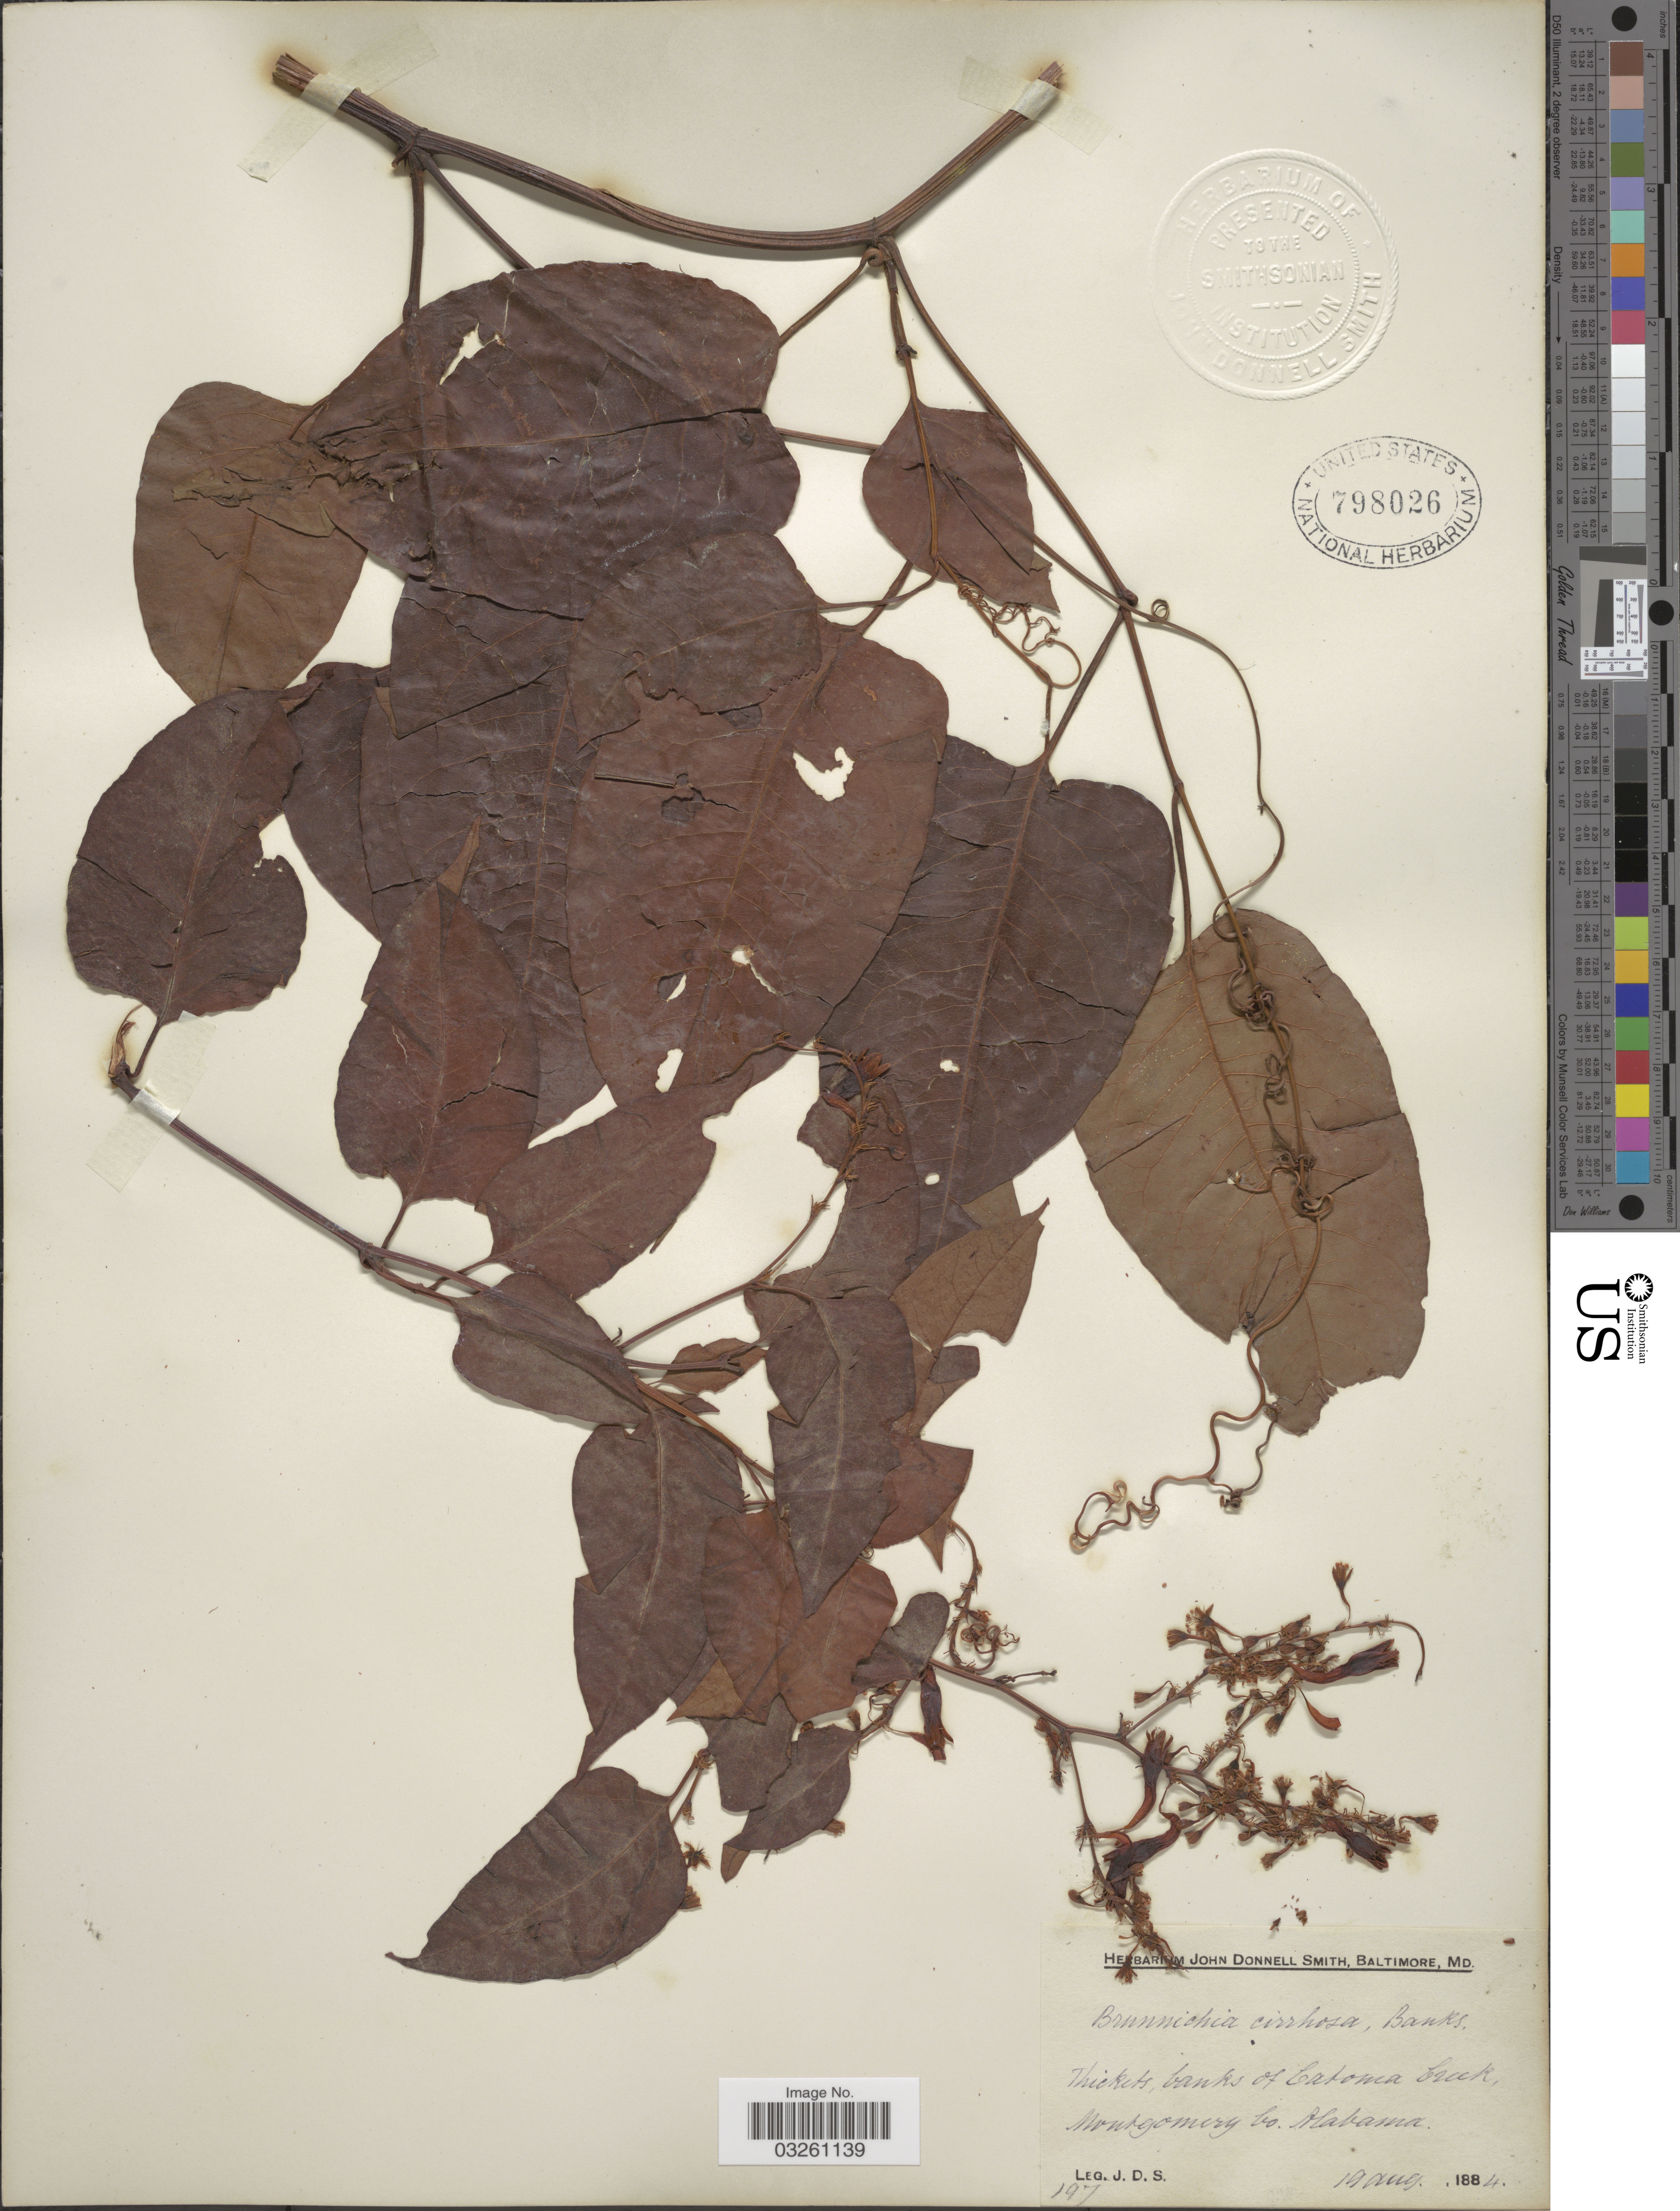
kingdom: Plantae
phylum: Tracheophyta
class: Magnoliopsida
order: Caryophyllales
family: Polygonaceae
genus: Brunnichia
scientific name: Brunnichia cirrhosa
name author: Gaertn.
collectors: J. Donnell Smith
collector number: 197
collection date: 1884-08-19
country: United States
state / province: Alabama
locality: Thickets, banks of Catoma Creek, Montgomery Co. Alabama.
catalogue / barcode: US 798026